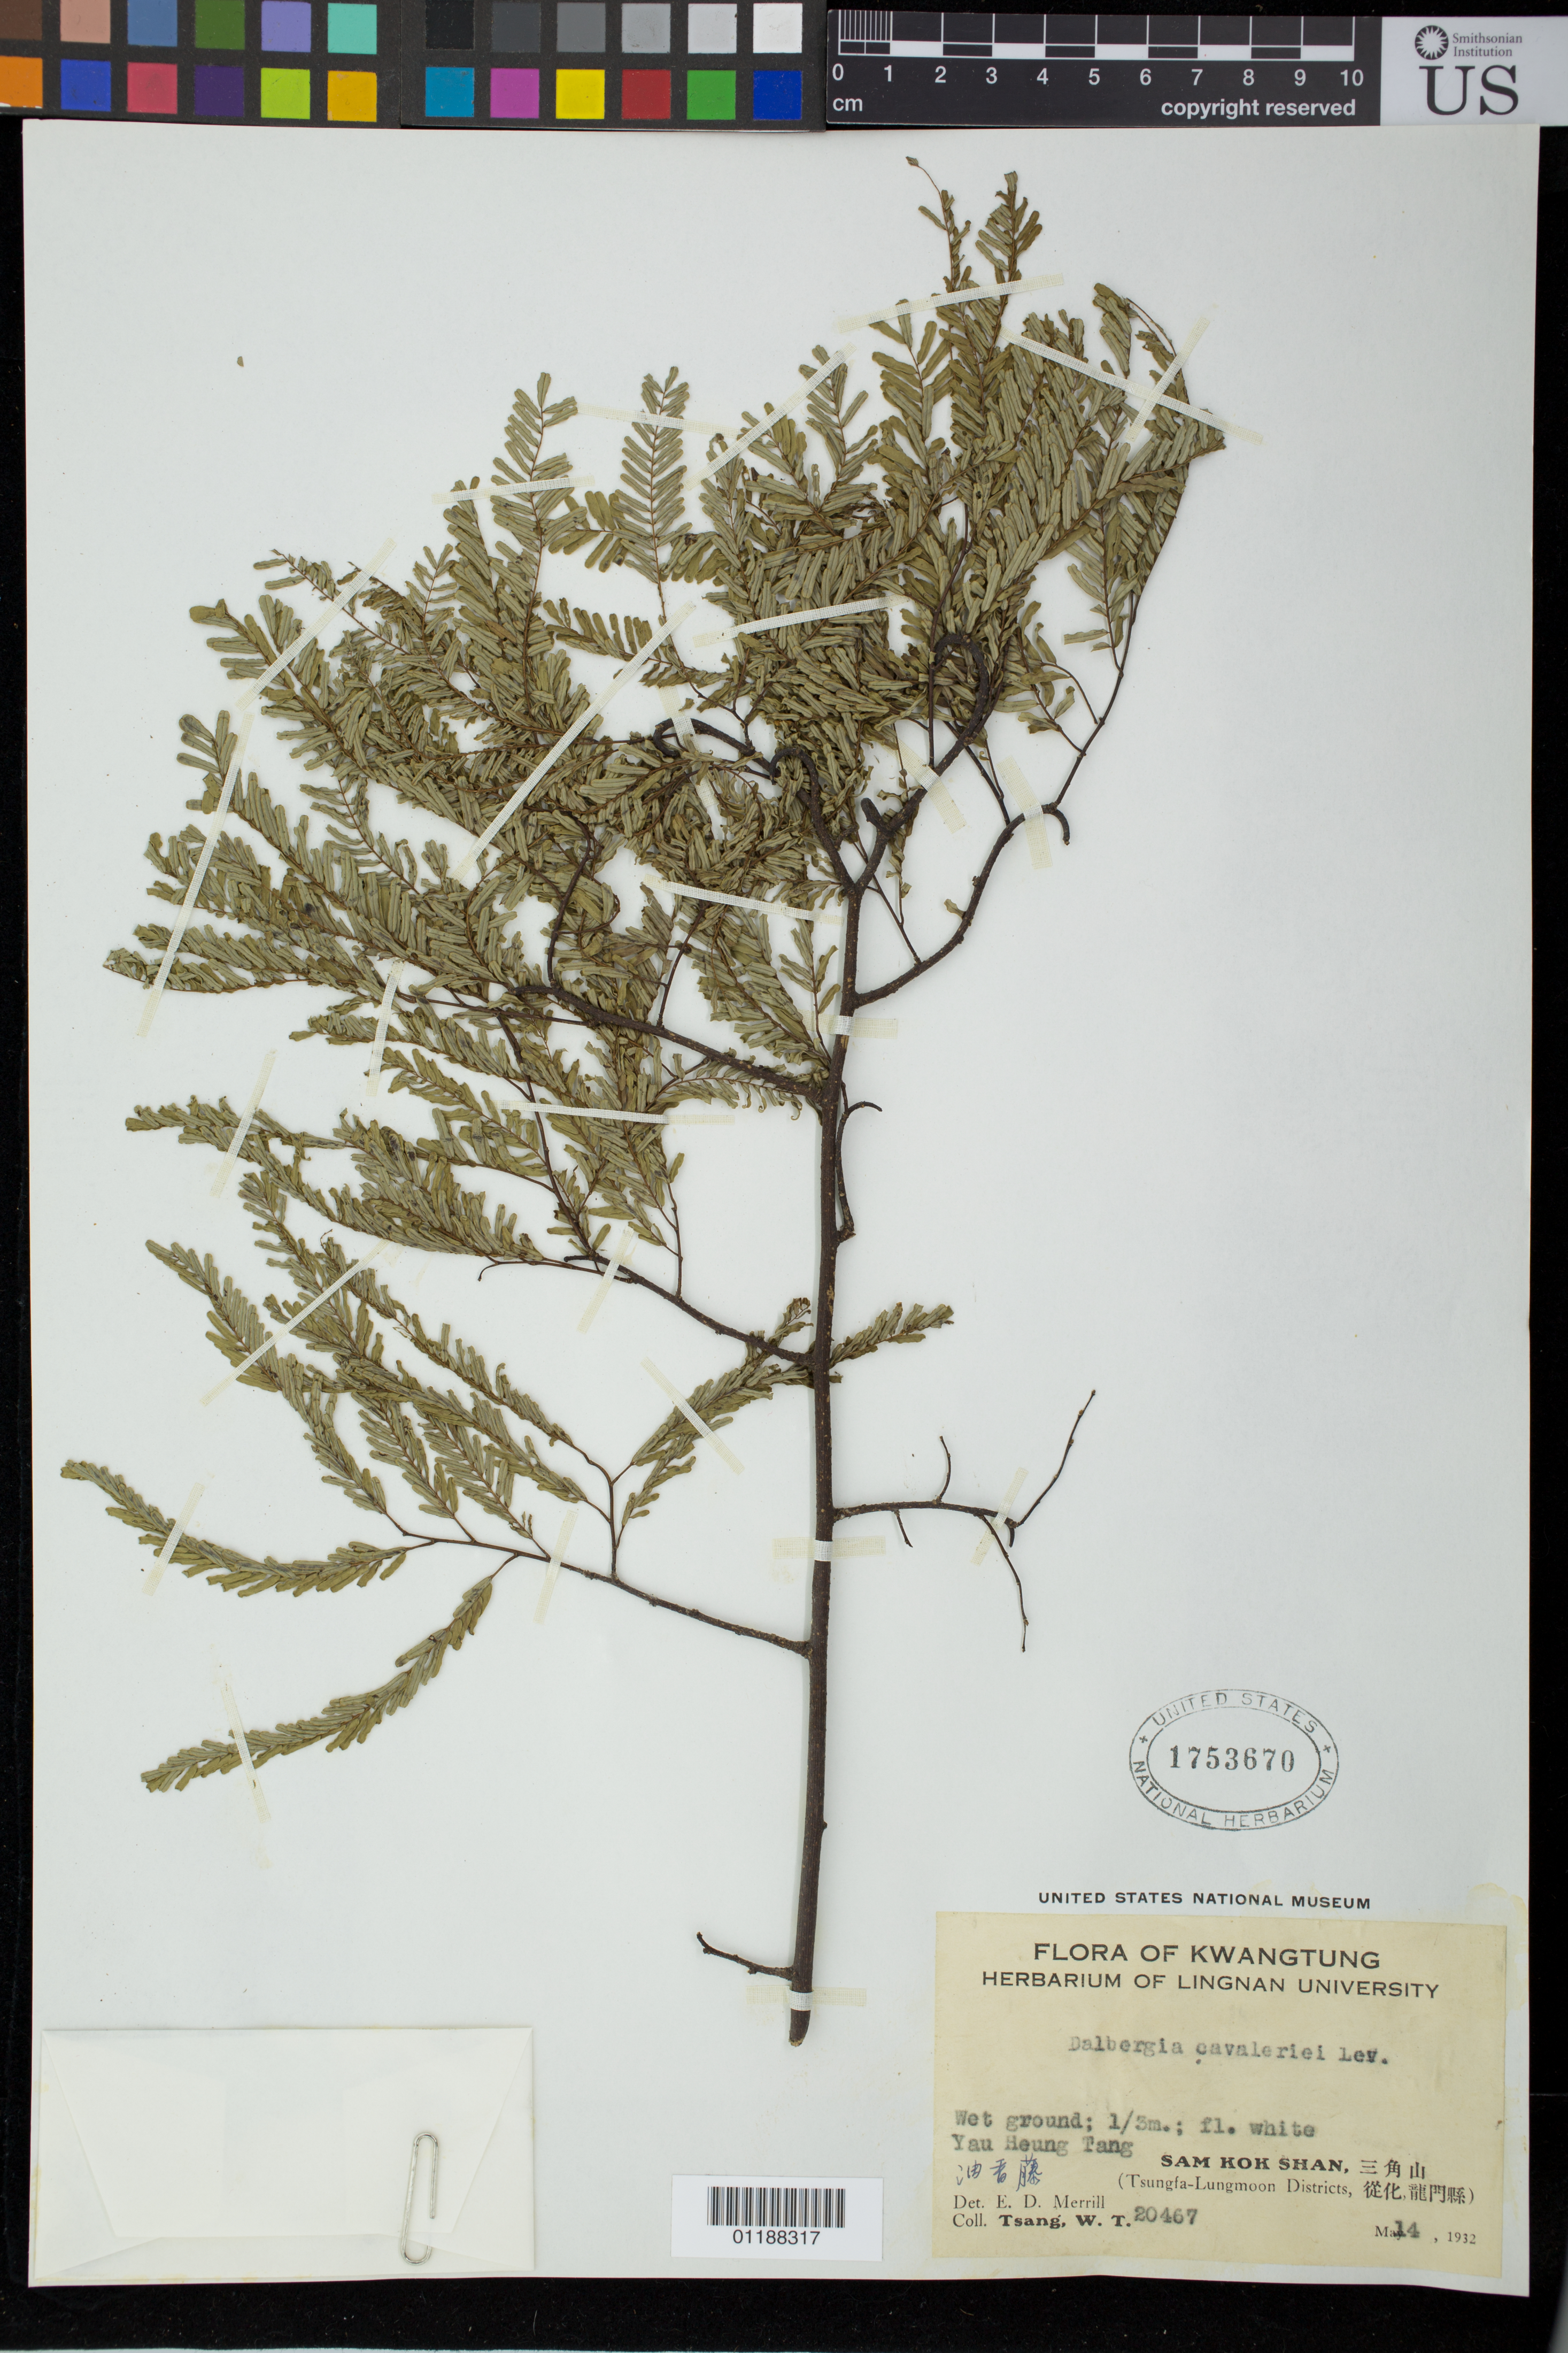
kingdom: Plantae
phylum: Tracheophyta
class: Magnoliopsida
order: Fabales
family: Fabaceae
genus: Dalbergia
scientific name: Dalbergia cavaleriei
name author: H. Lév.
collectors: W. T. Tsang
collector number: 20467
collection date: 1932-05-14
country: China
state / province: Hong Kong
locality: Yau Heung Tang, Sam Kok Shan, Tsungfa-Lungmoon Districts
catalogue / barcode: US 1753670